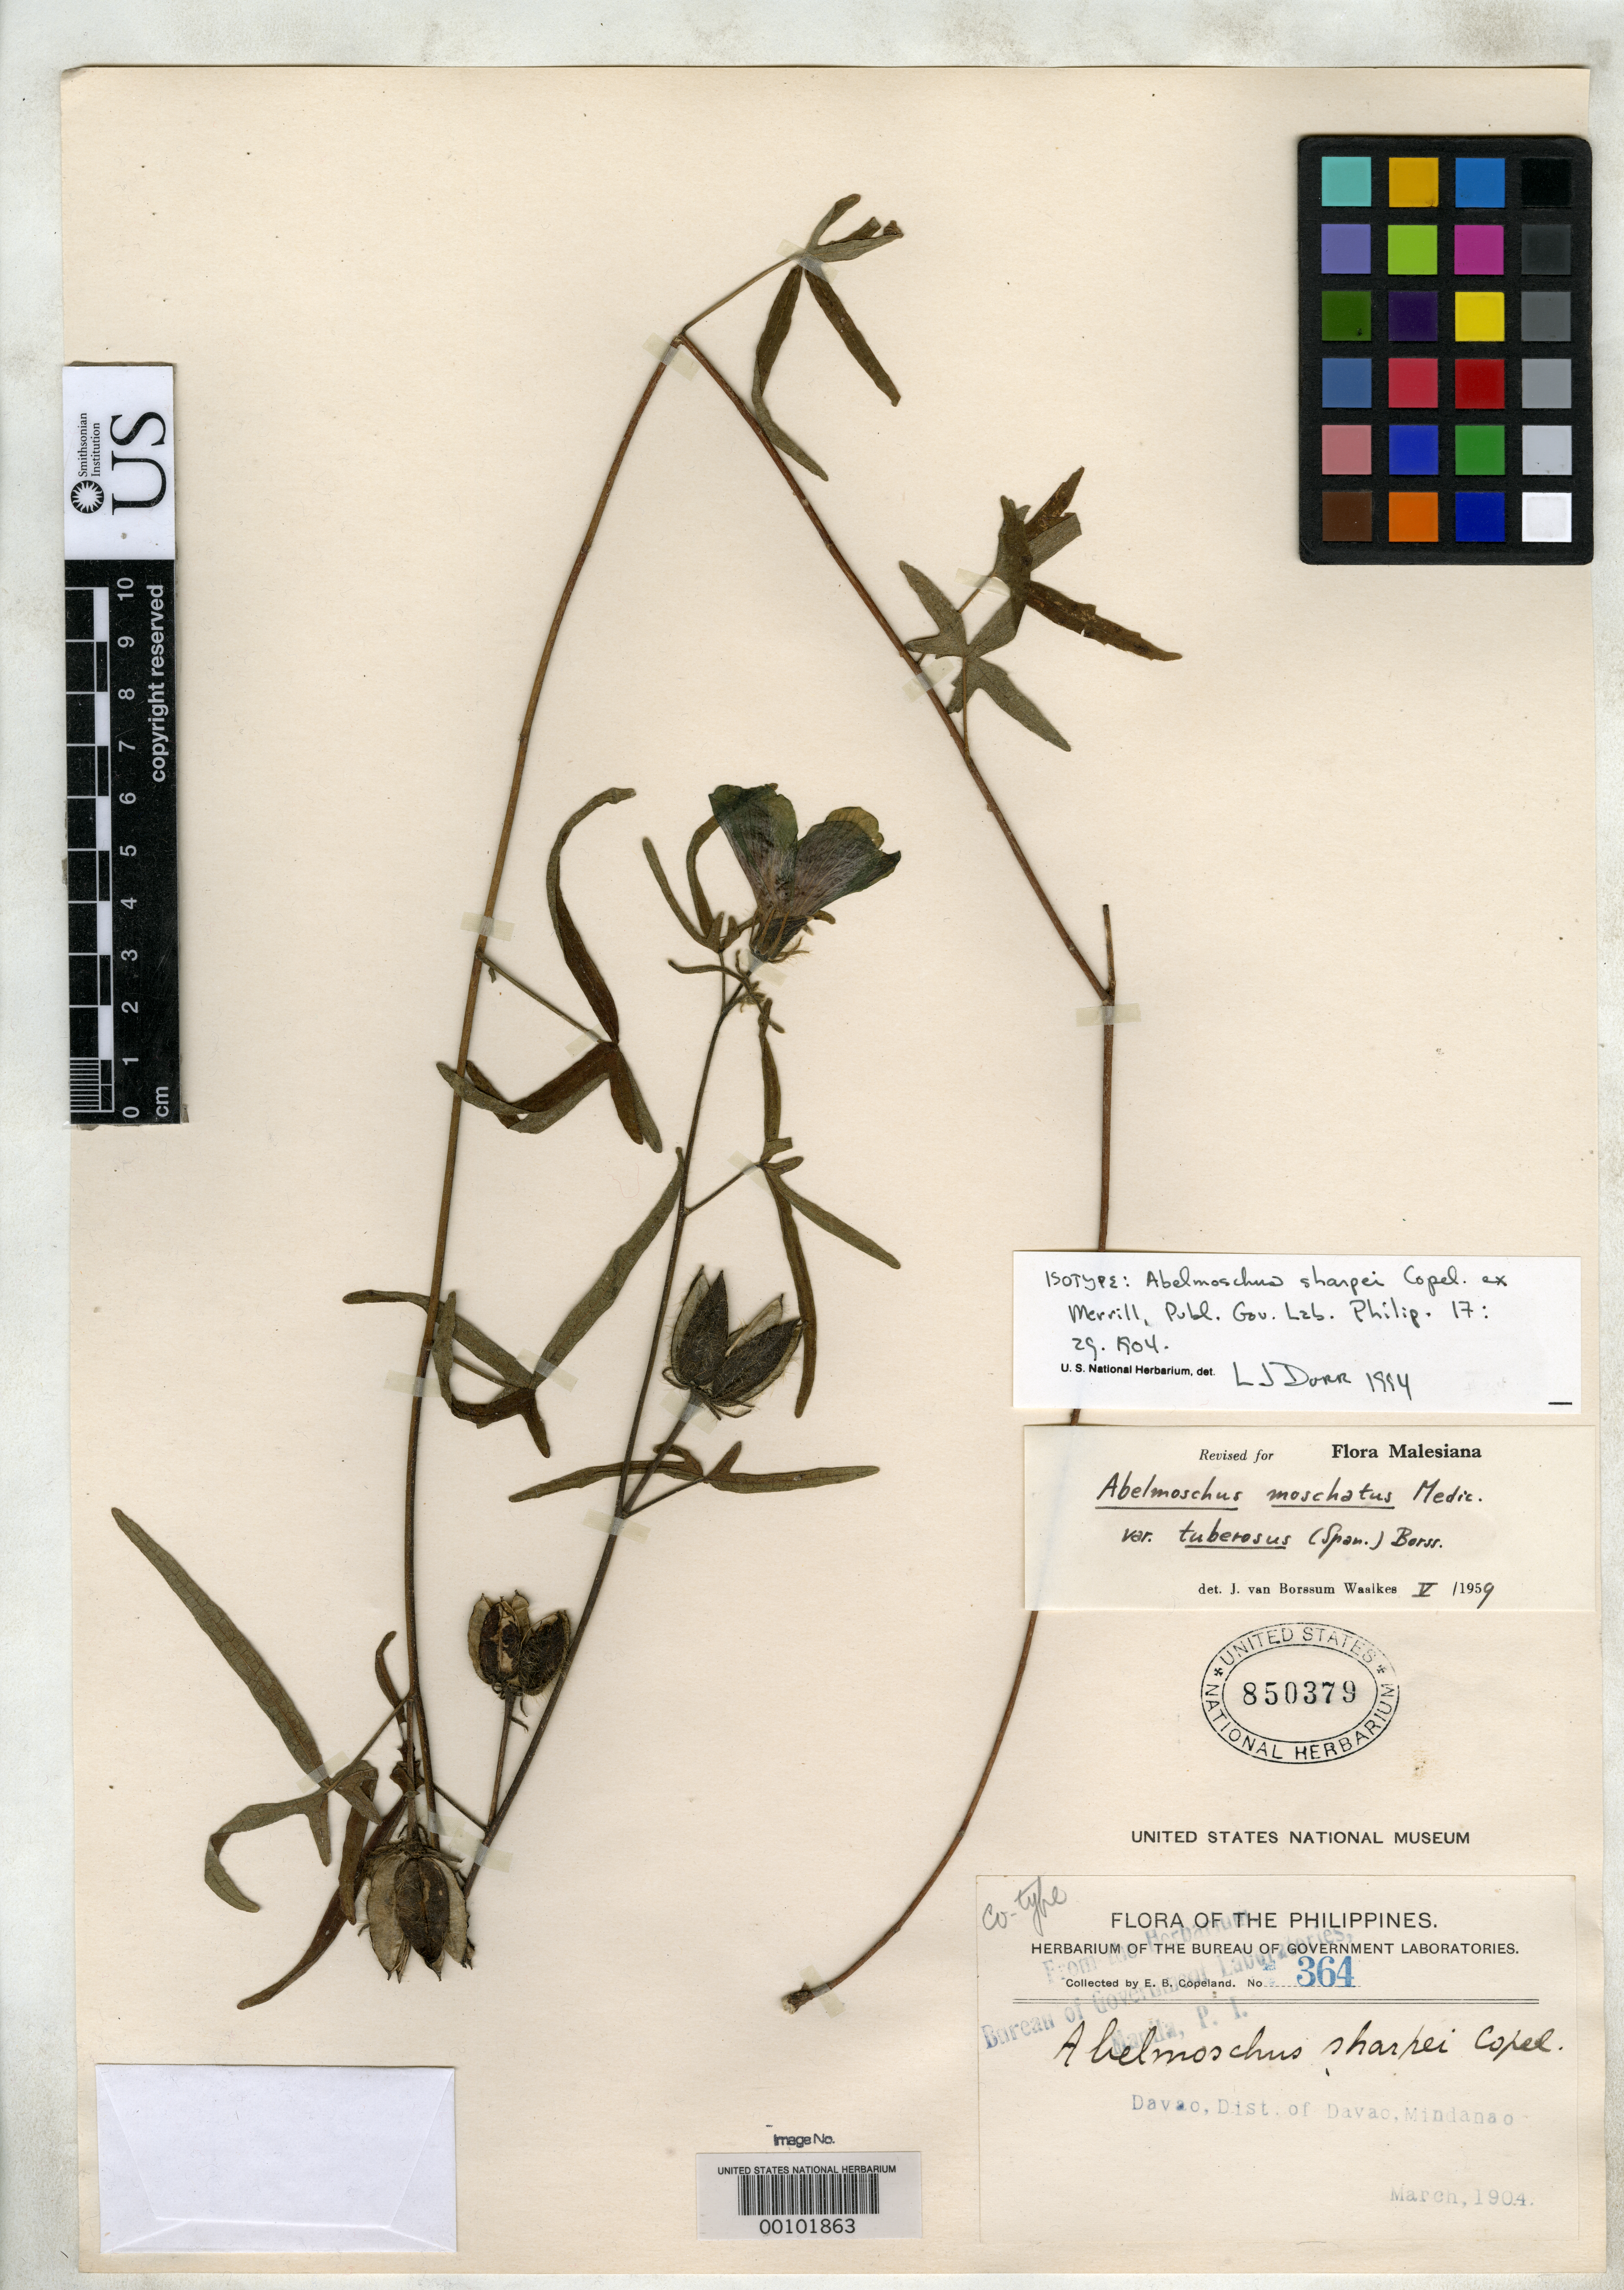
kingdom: Plantae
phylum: Tracheophyta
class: Magnoliopsida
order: Malvales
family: Malvaceae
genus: Abelmoschus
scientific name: Abelmoschus sharpei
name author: Copel. ex Merr.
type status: Isotype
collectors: E. B. Copeland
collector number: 364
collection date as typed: Mar 1904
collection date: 1904-03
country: Philippines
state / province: Davao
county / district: Davao del Sur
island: Mindanao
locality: Davao.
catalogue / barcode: US 850379